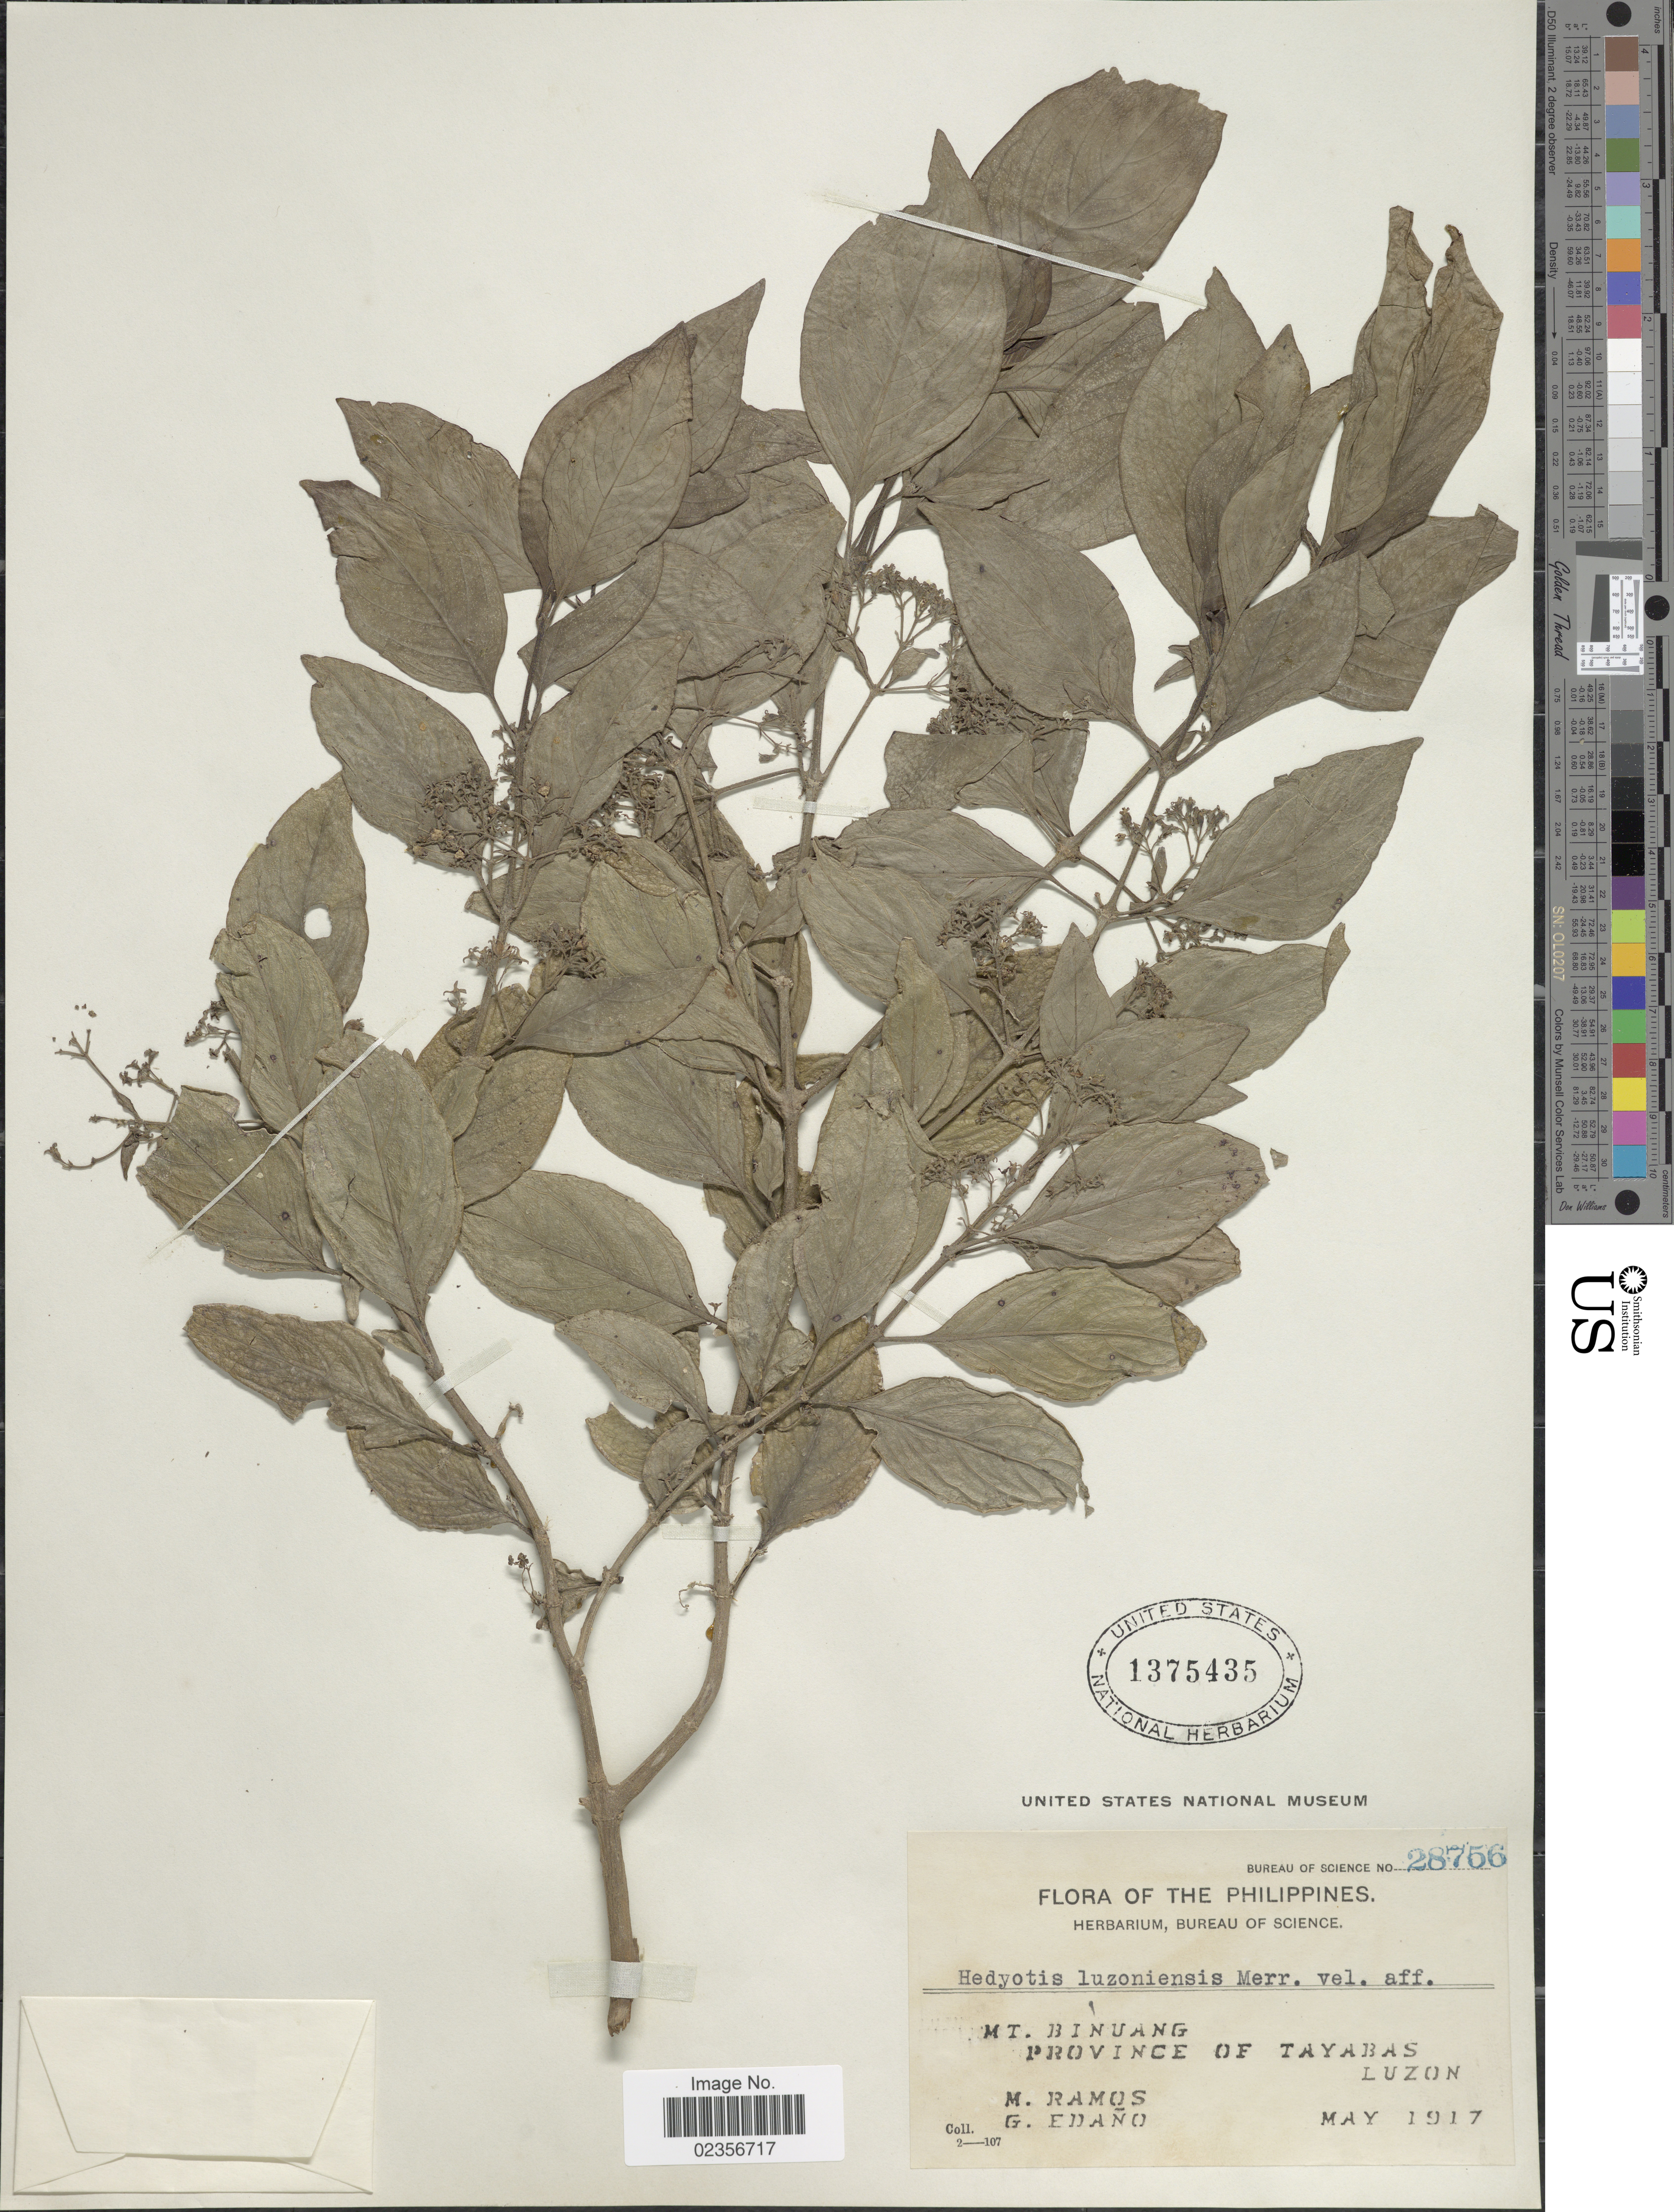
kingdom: Plantae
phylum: Tracheophyta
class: Magnoliopsida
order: Gentianales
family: Rubiaceae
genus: Hedyotis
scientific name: Hedyotis luzoniensis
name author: Merr.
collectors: M. Ramos & G. Edaño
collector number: Bureau of Science 28756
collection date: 1917-05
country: Philippines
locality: Mt. Binuang Province of Tayabas Luzon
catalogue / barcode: US 1375435